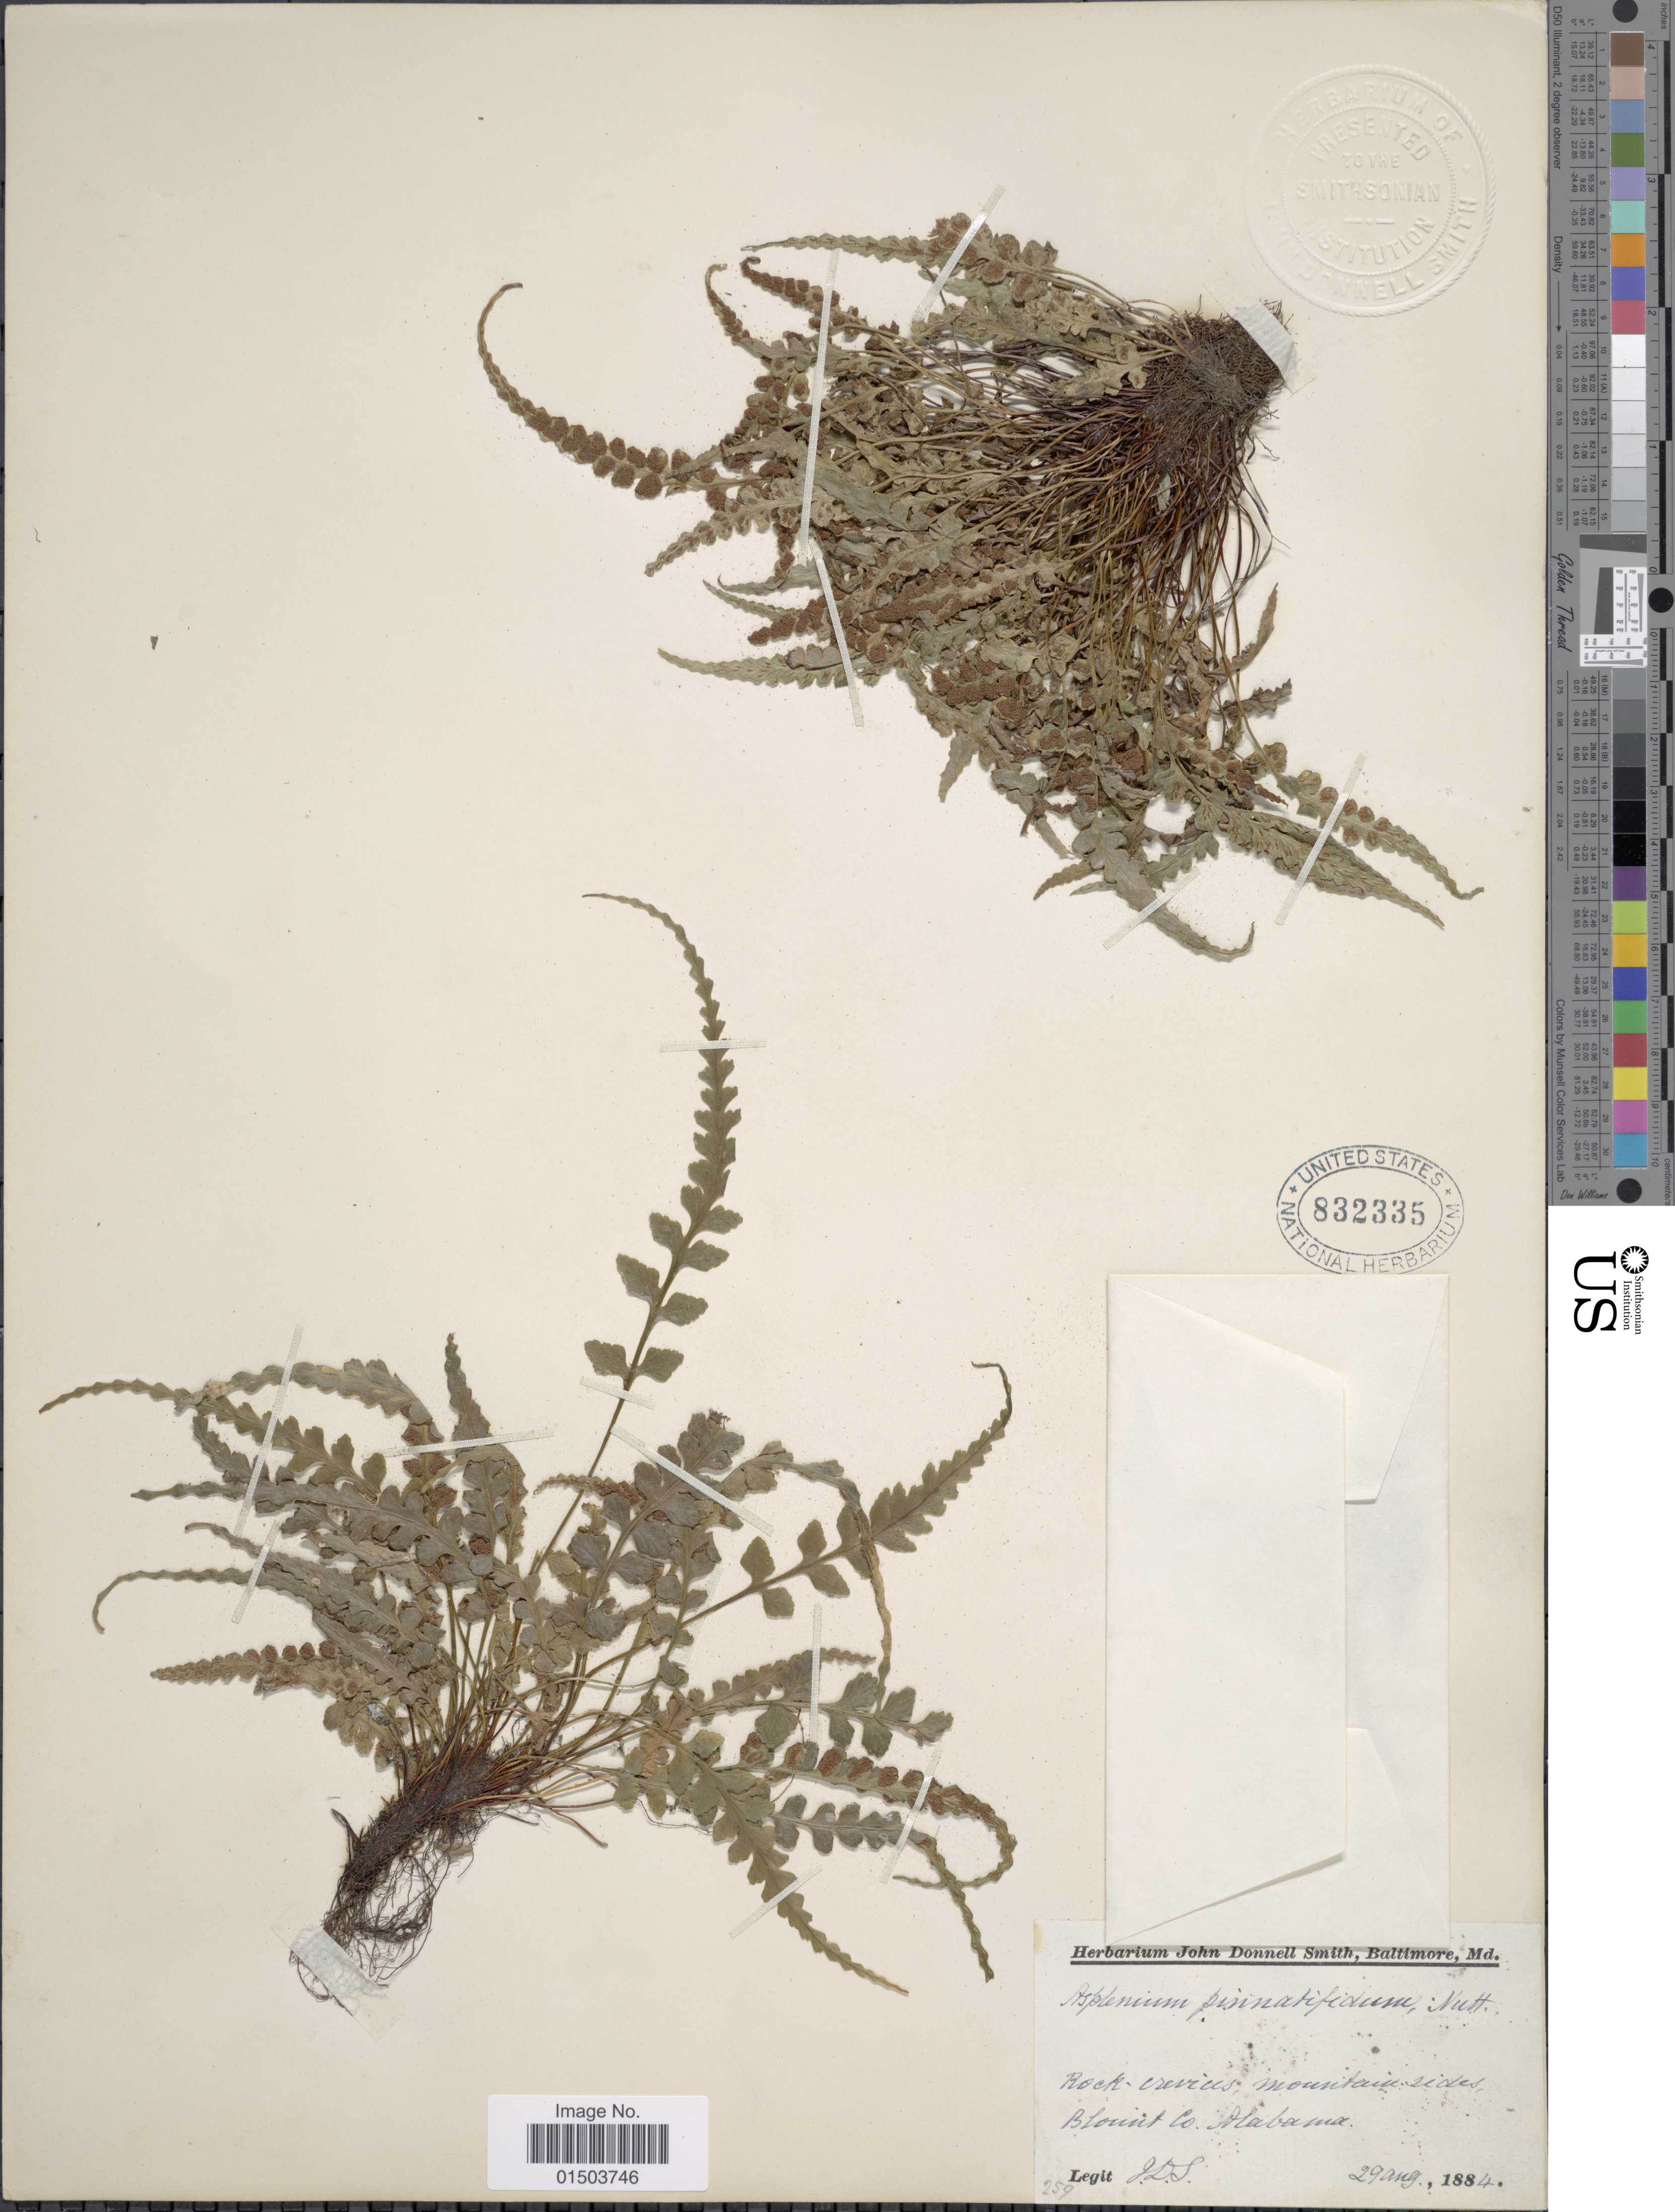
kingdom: Plantae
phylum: Tracheophyta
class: Polypodiopsida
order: Polypodiales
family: Aspleniaceae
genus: Asplenium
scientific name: Asplenium pinnatifidum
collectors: J. Donnell Smith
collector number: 259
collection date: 1884-08-29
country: United States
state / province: Alabama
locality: Rock-crevices, mountain sides, Blount Co.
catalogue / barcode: US 832335